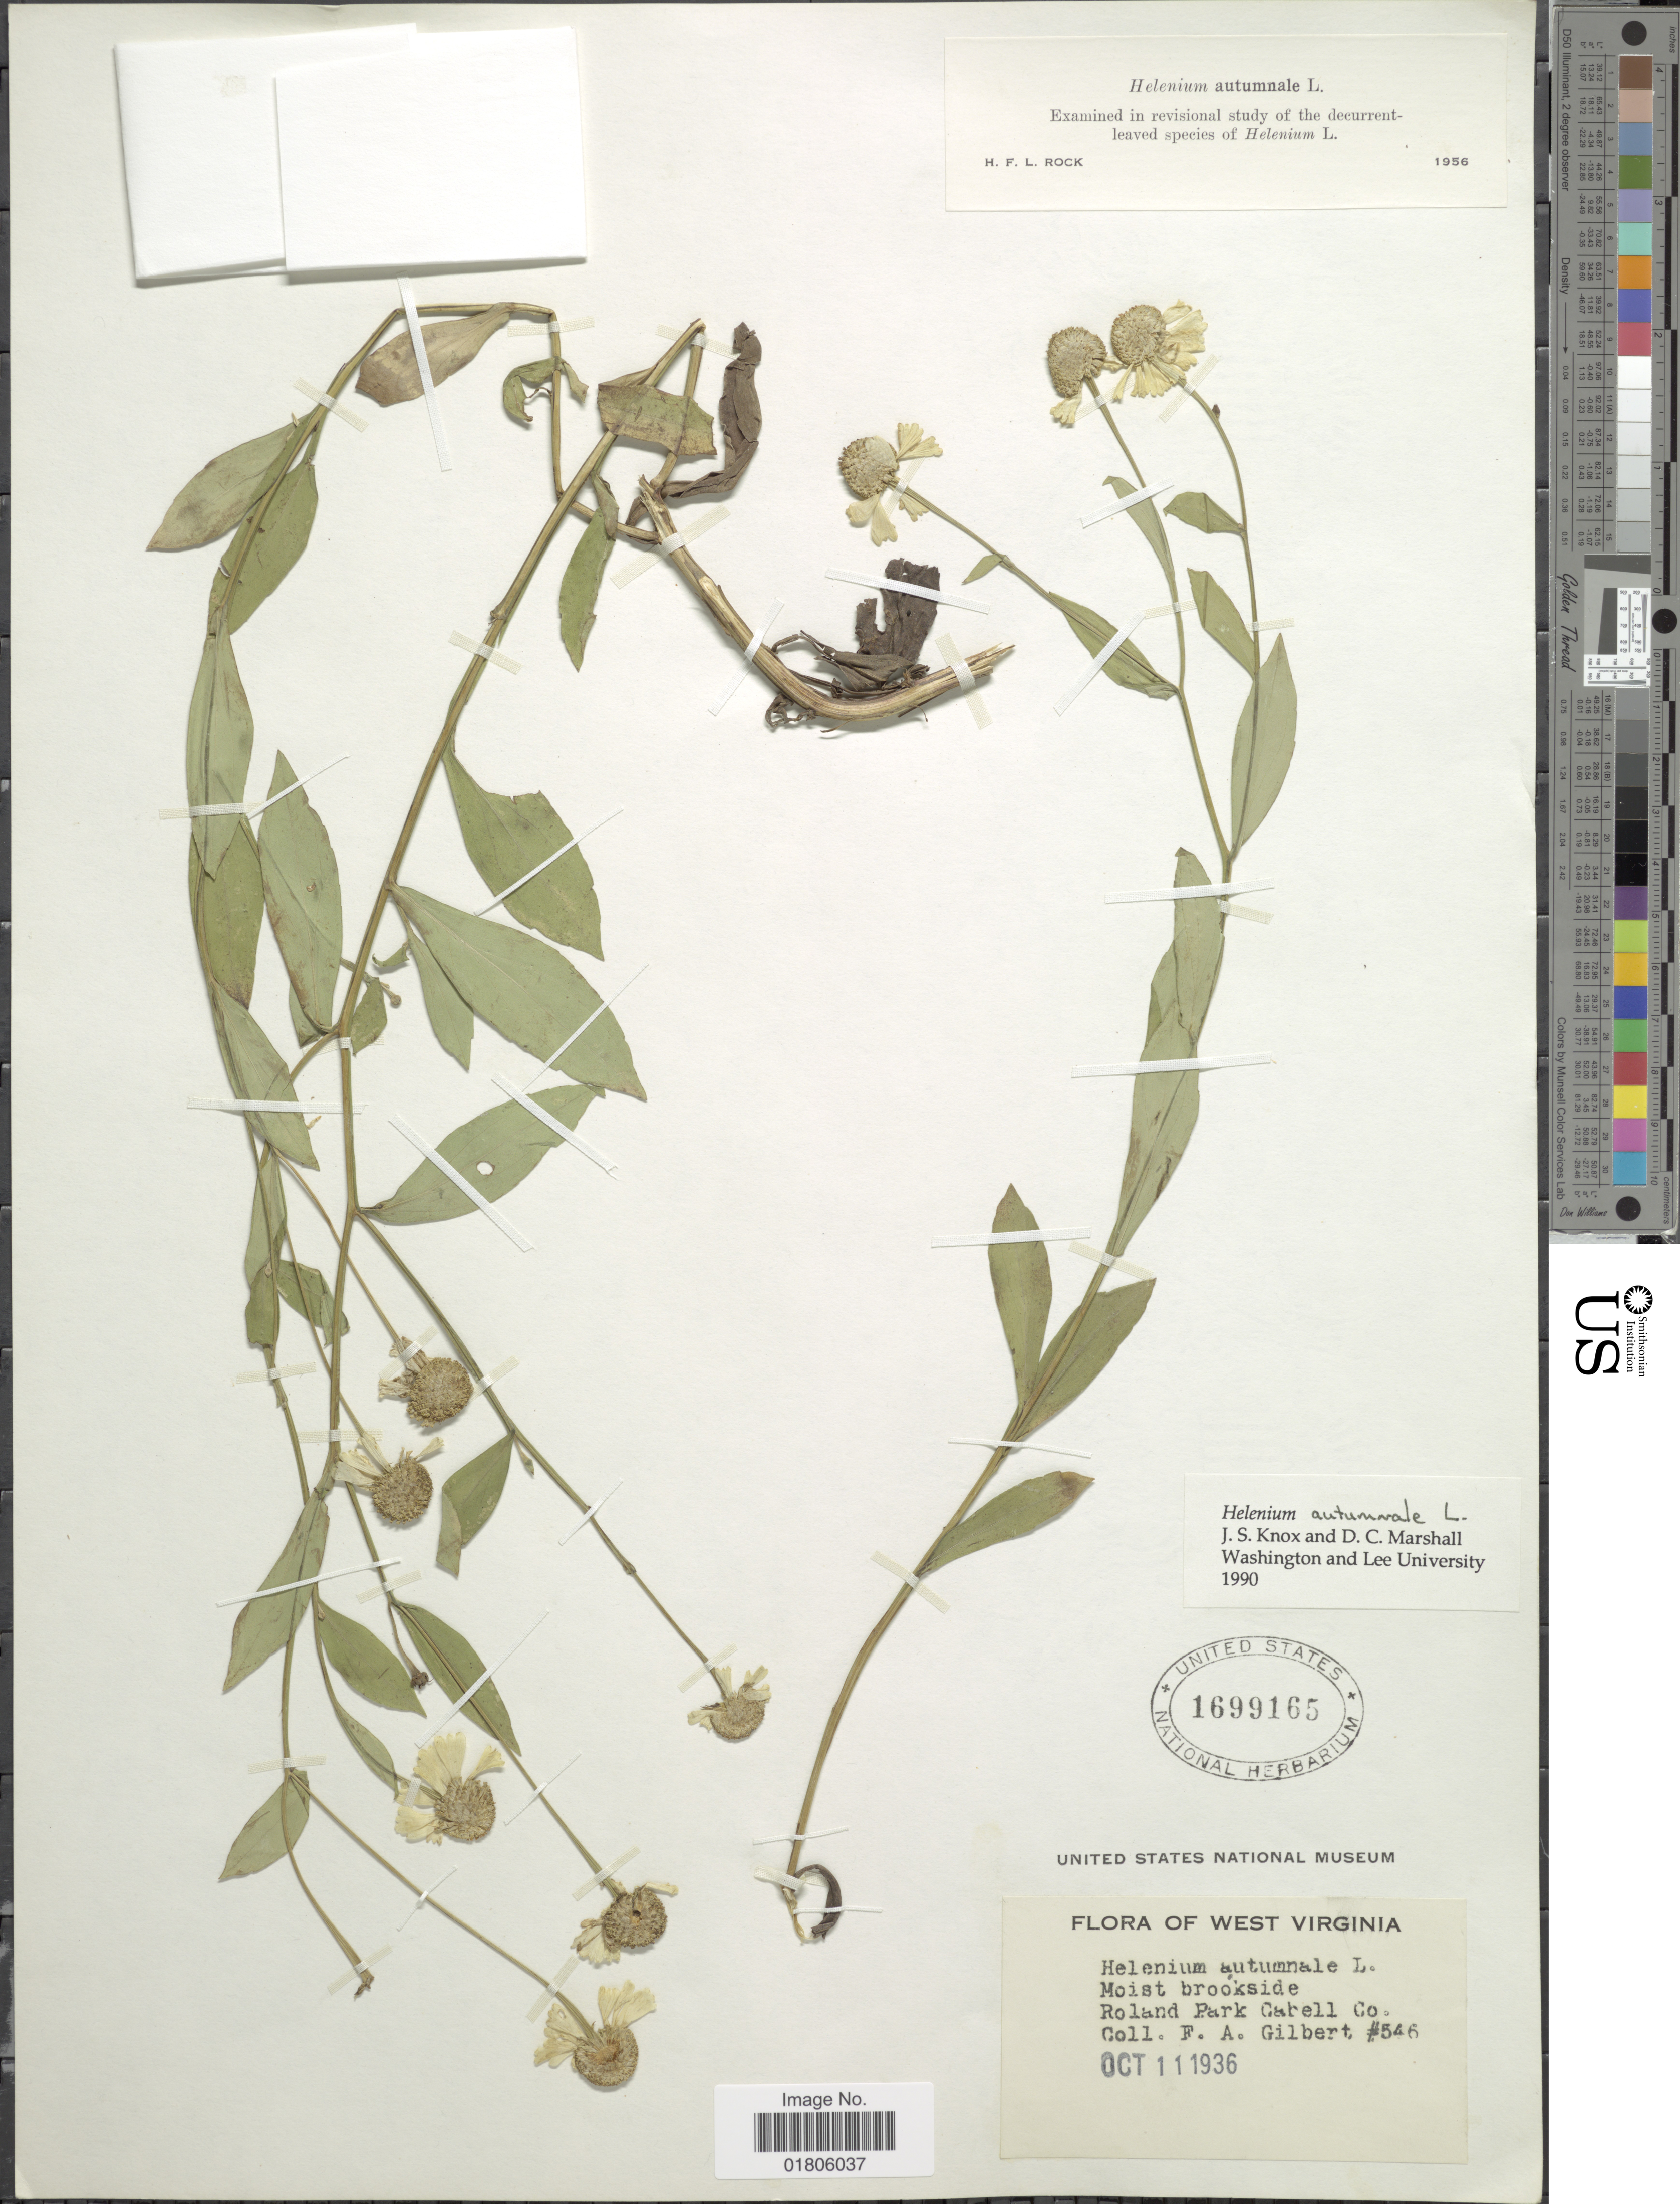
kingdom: Plantae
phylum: Tracheophyta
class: Magnoliopsida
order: Asterales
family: Asteraceae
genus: Helenium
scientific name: Helenium autumnale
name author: L.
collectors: F. A. Gilbert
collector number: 546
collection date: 1936-10-11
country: United States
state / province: West Virginia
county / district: Cabell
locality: Roland Park Cabell Co.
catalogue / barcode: US 1699165